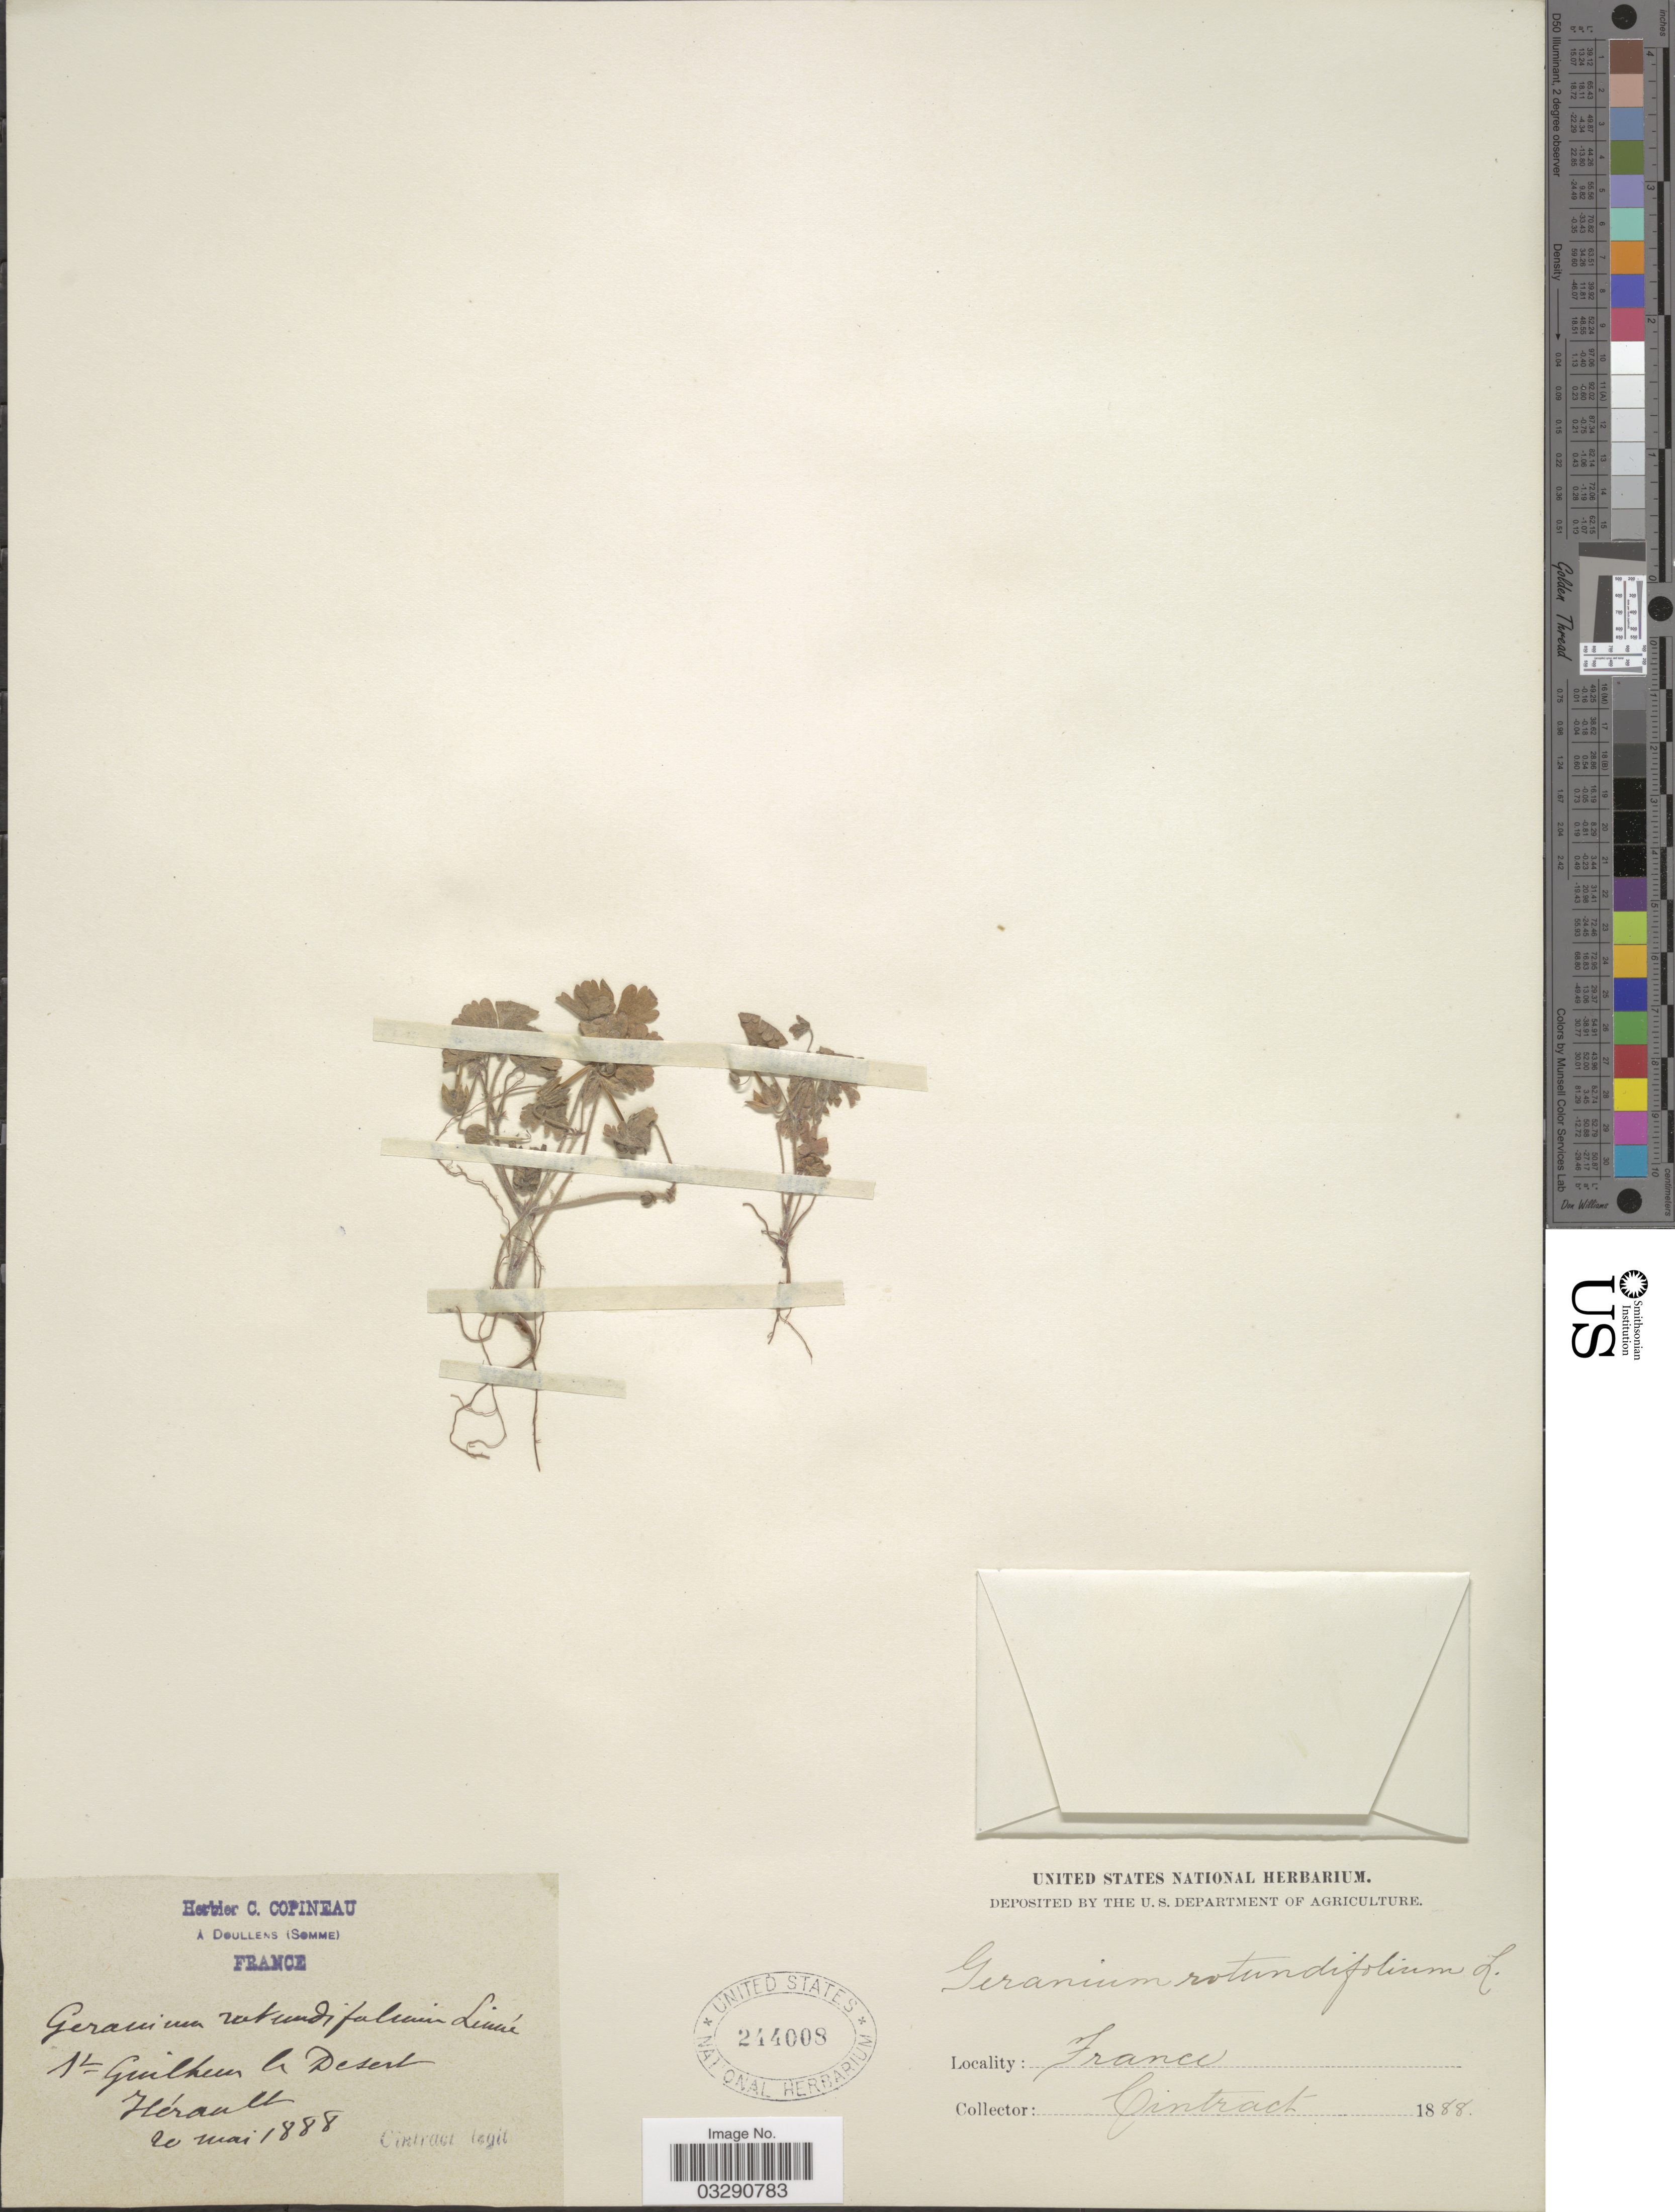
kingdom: Plantae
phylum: Tracheophyta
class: Magnoliopsida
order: Geraniales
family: Geraniaceae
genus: Geranium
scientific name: Geranium rotundifolium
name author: L.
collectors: Cintract, --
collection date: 1888-05-20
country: France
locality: St Guilhun le Desert. Hérault.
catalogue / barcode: US 244008